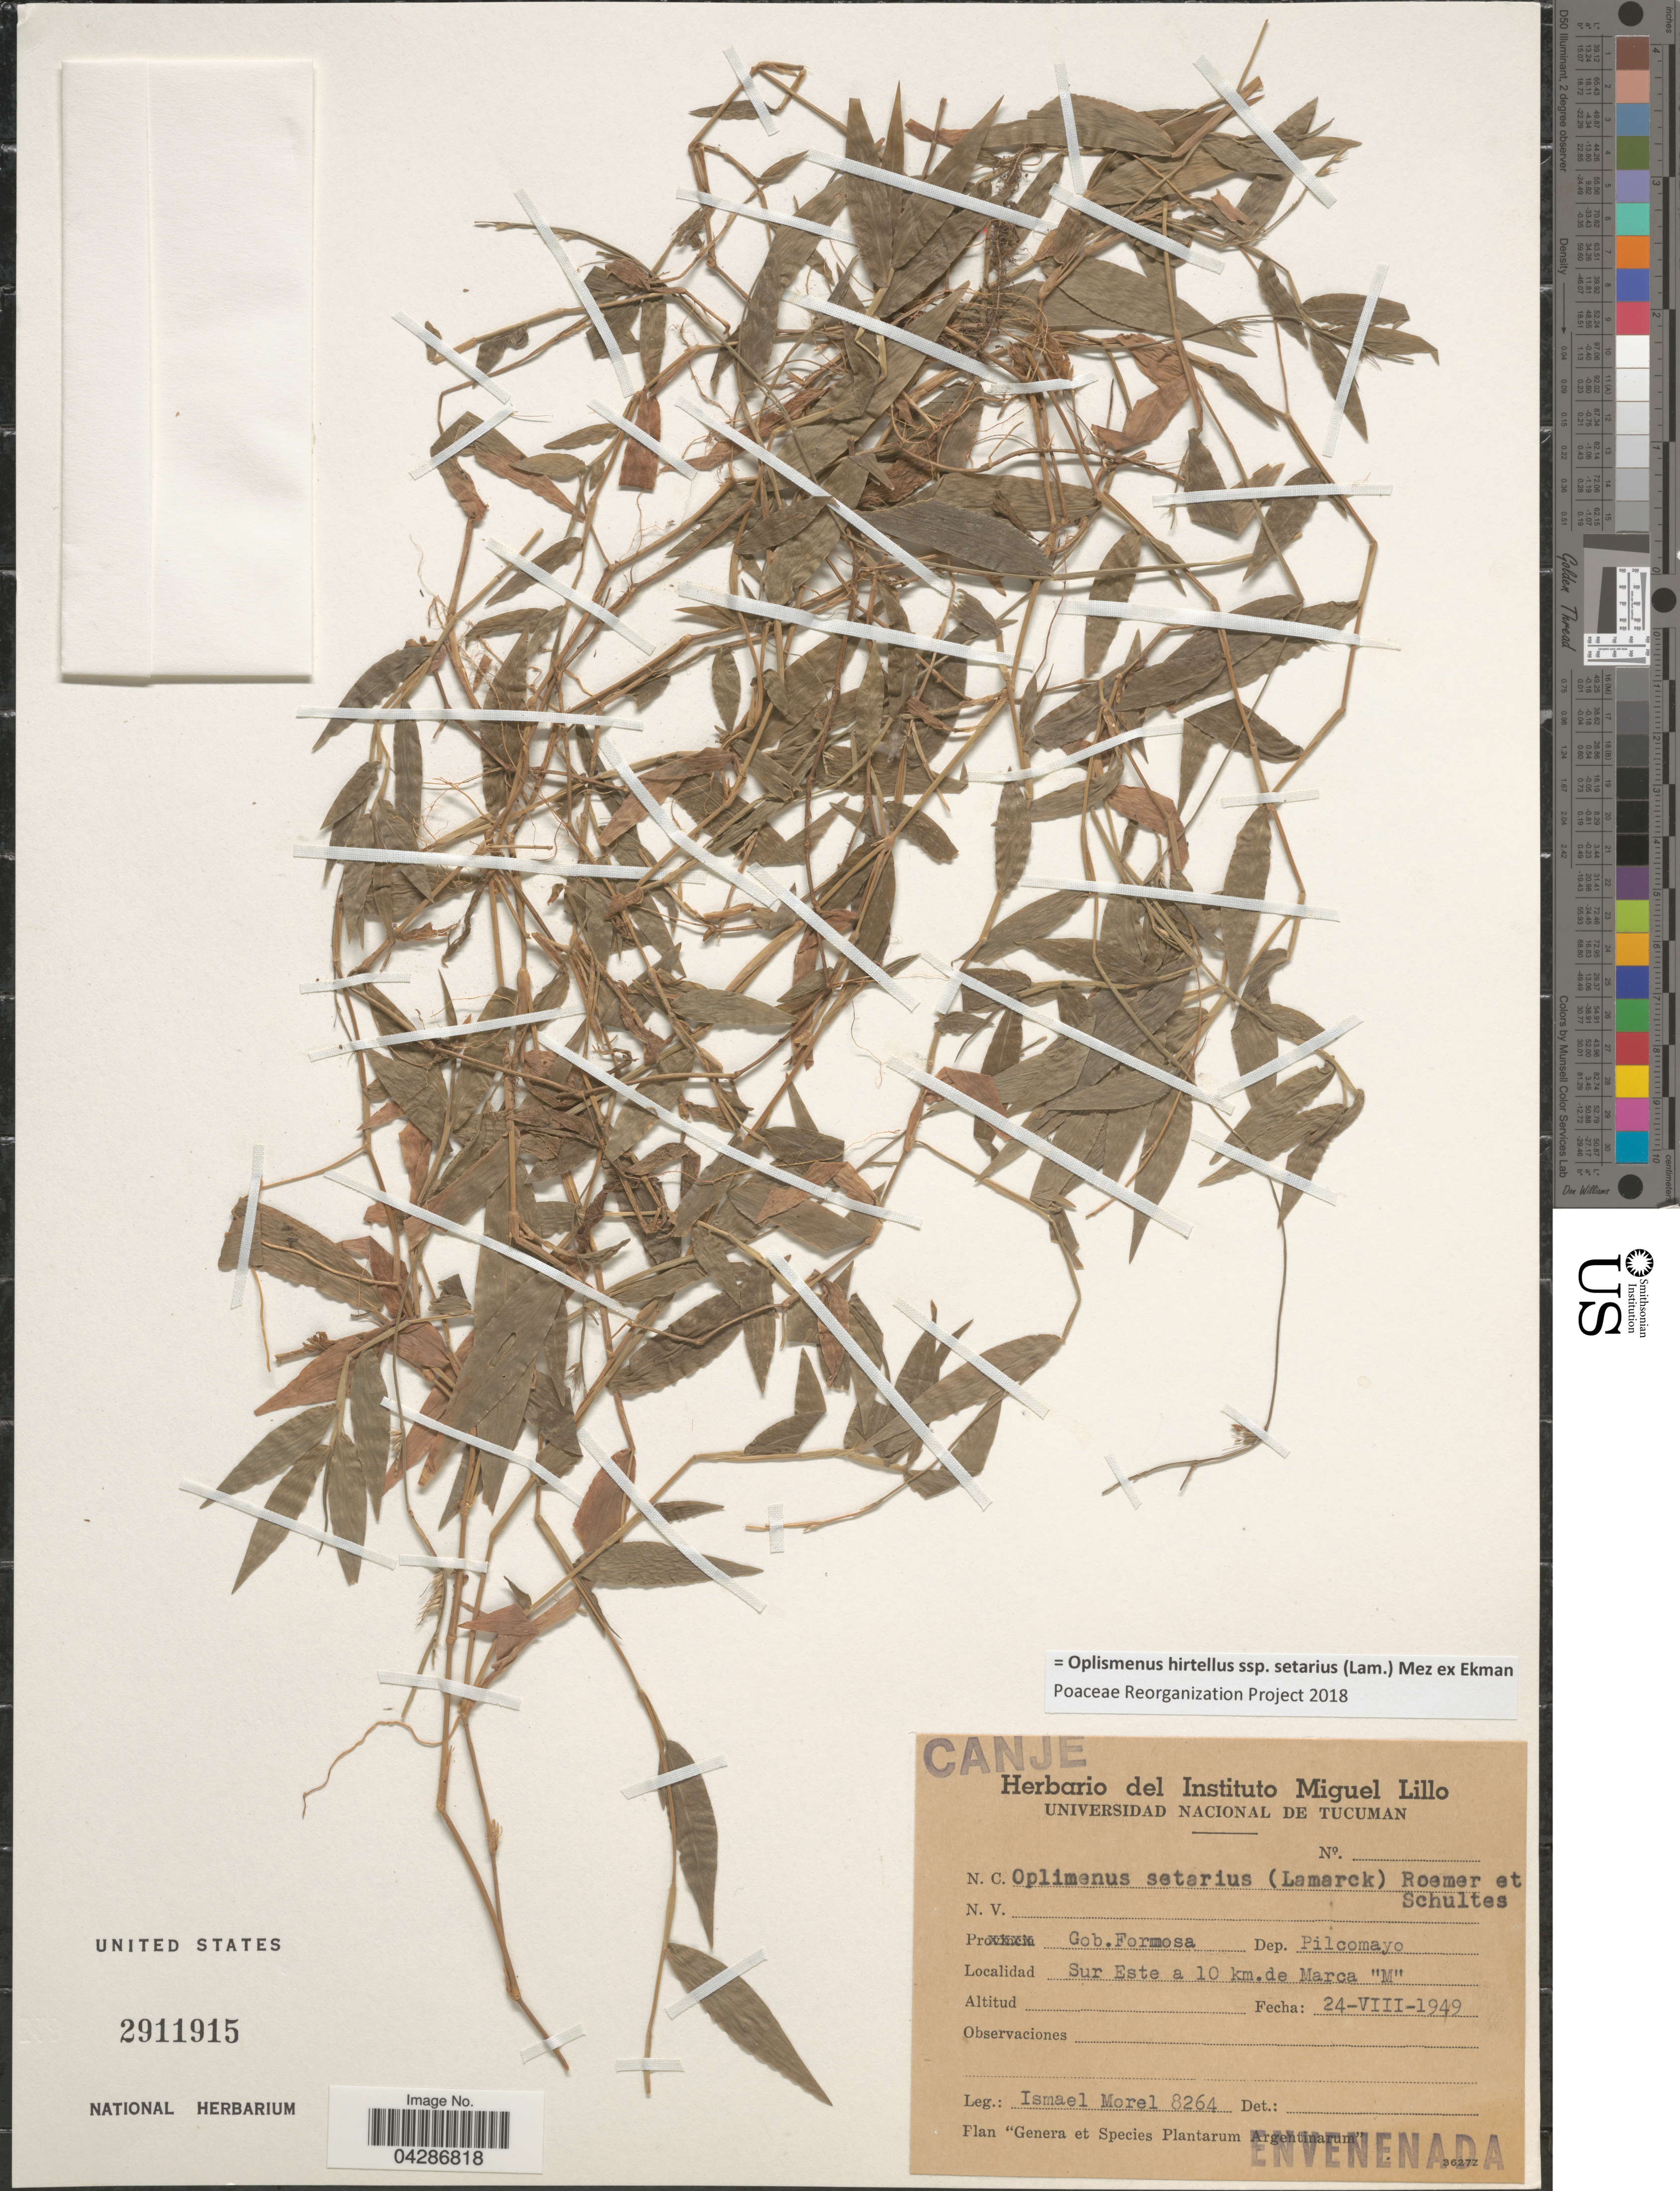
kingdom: Plantae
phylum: Tracheophyta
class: Liliopsida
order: Poales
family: Poaceae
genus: Oplismenus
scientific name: Oplismenus hirtellus subsp. setarius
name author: (Lam.) Mez ex Ekman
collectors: I. Morel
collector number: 8264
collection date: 1949-08-24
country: Argentina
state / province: Formosa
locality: Gob. Formosa. Dep. Pilcomayo. Sur Este a 10 km. de Marca "M".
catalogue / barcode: US 2911915